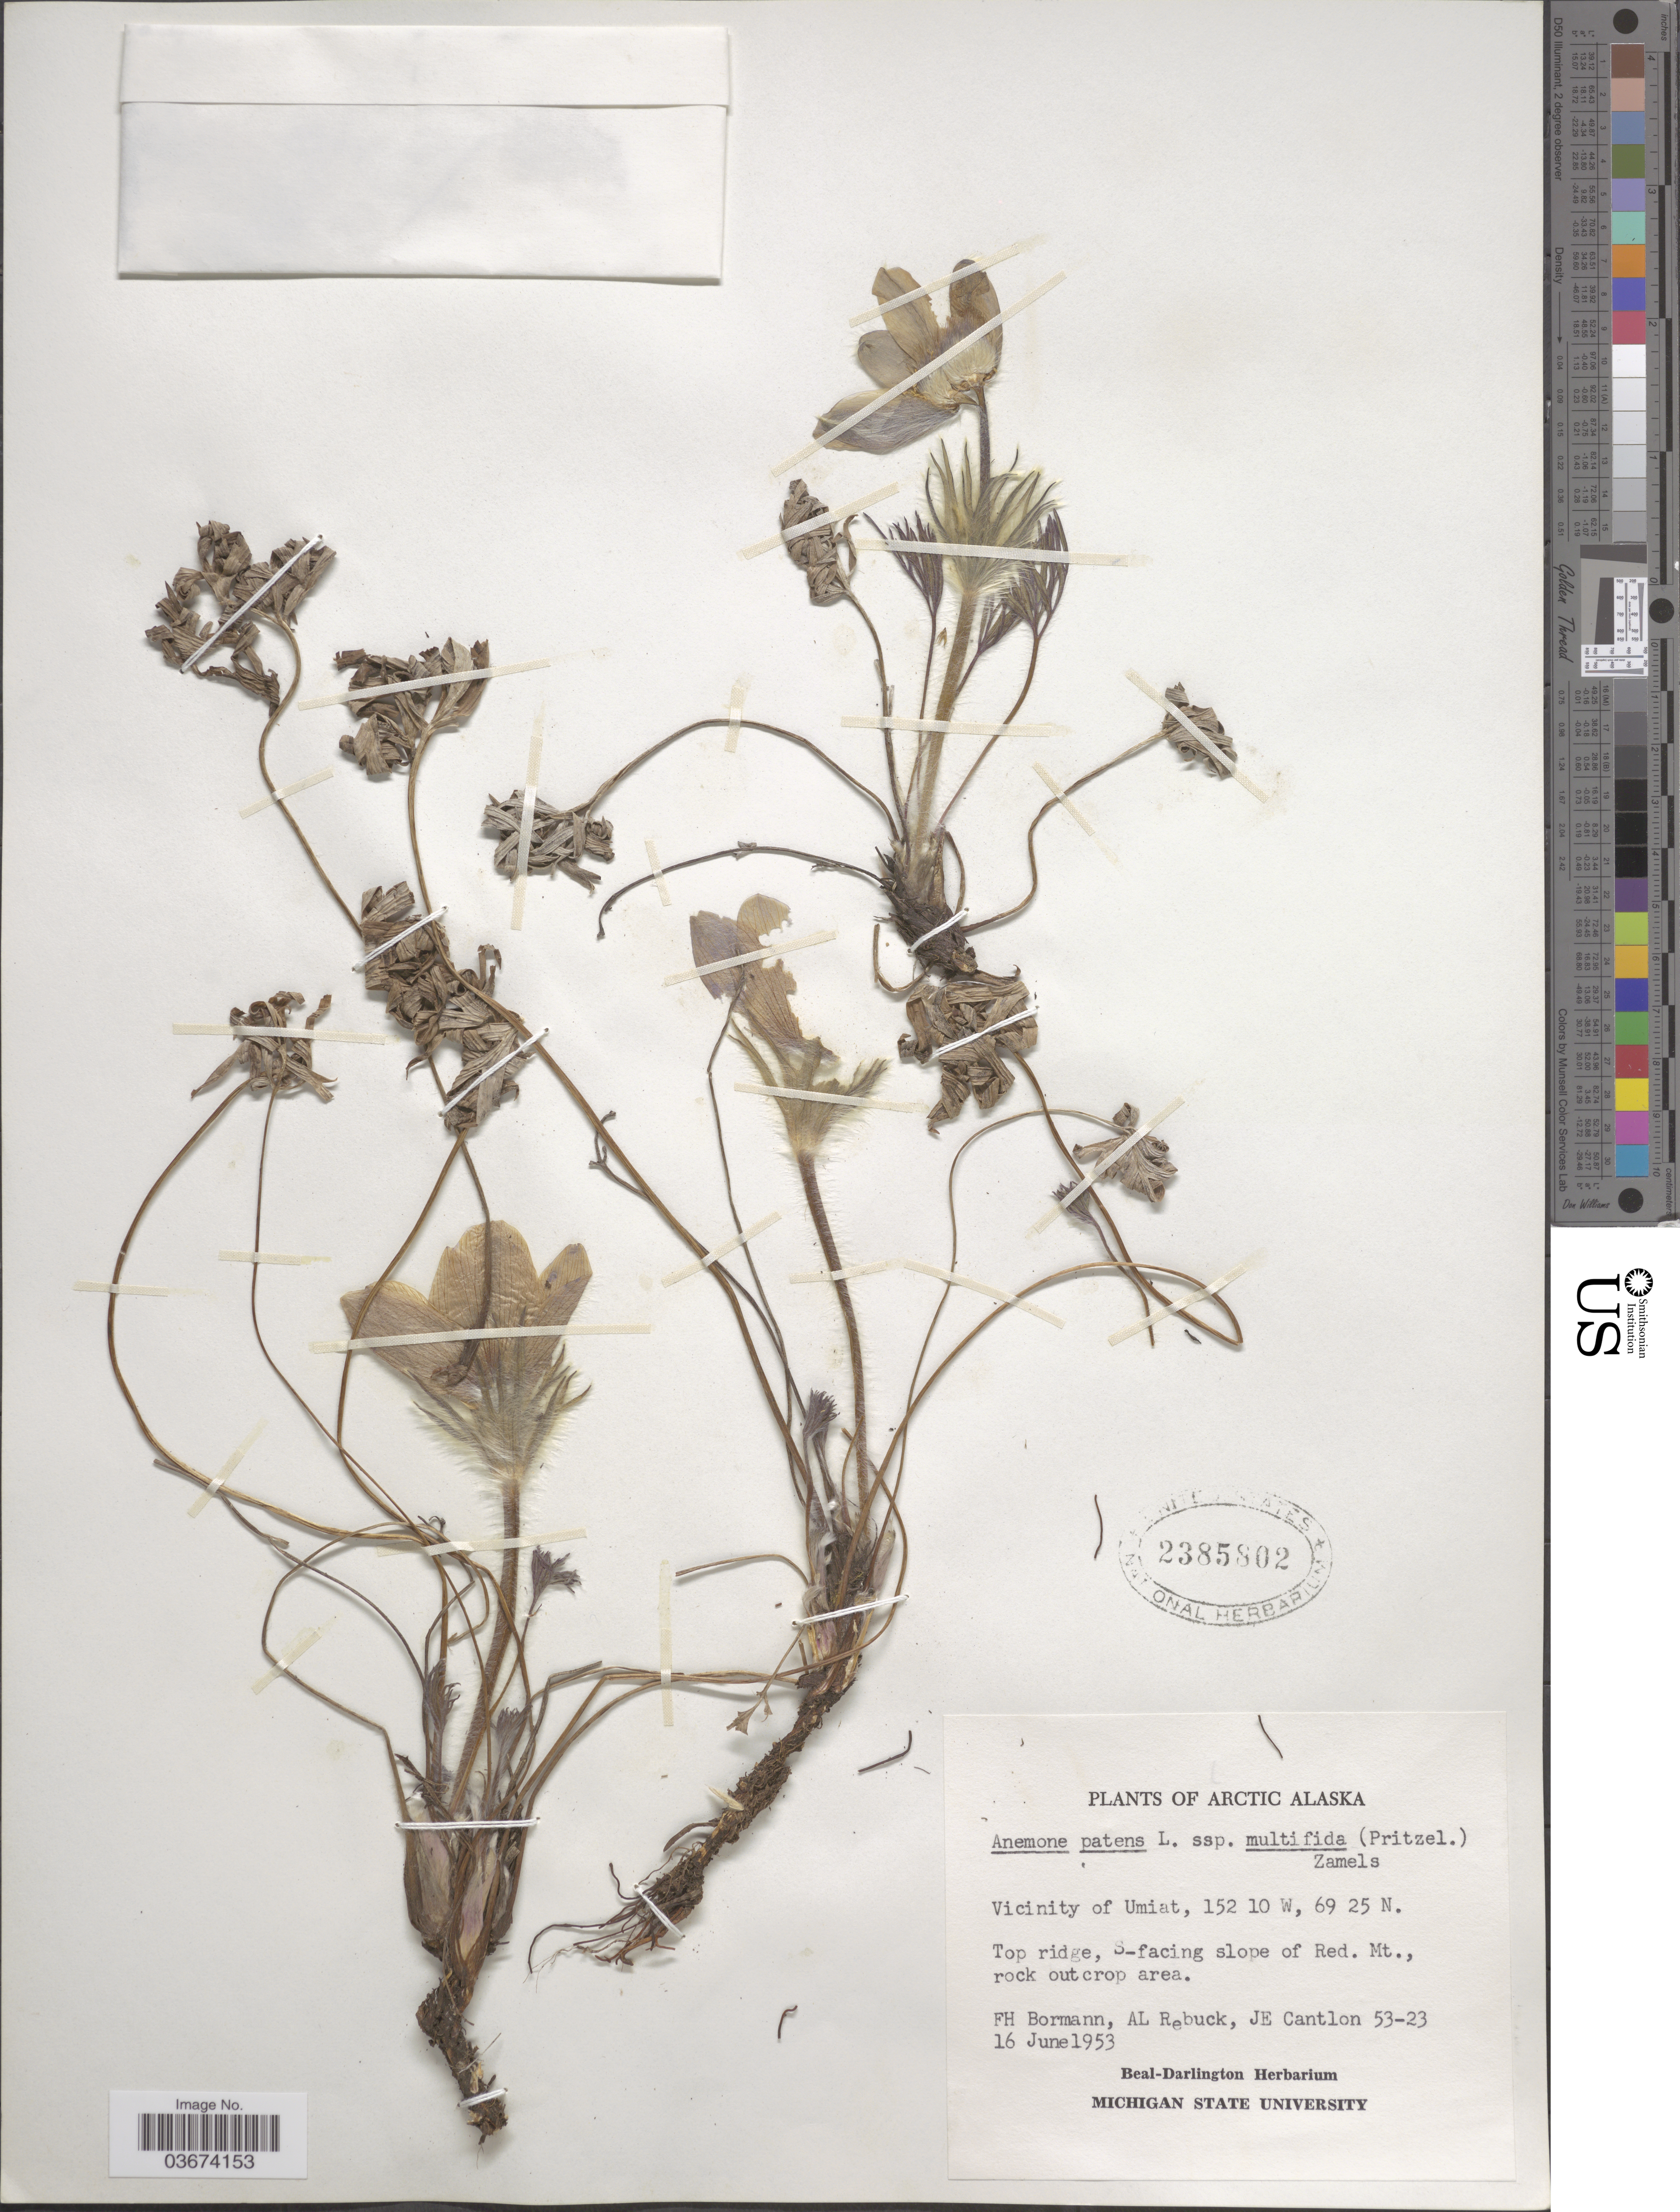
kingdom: Plantae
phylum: Tracheophyta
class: Magnoliopsida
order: Ranunculales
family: Ranunculaceae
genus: Pulsatilla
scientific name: Pulsatilla nuttalliana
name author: (DC.) Bercht. & J. Presl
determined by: Strong, Mark T., (BOT), Smithsonian Institution - National Museum of Natural History (UNITED STATES)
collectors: F. Bormann, A. Rebuck & J. Cantlon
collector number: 53-23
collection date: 1953-06-16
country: United States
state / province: Alaska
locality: Arctic Alaska. Vicinity of Umiat. Top ridge, S-facing slope of Red. Mt.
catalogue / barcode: US 2385802